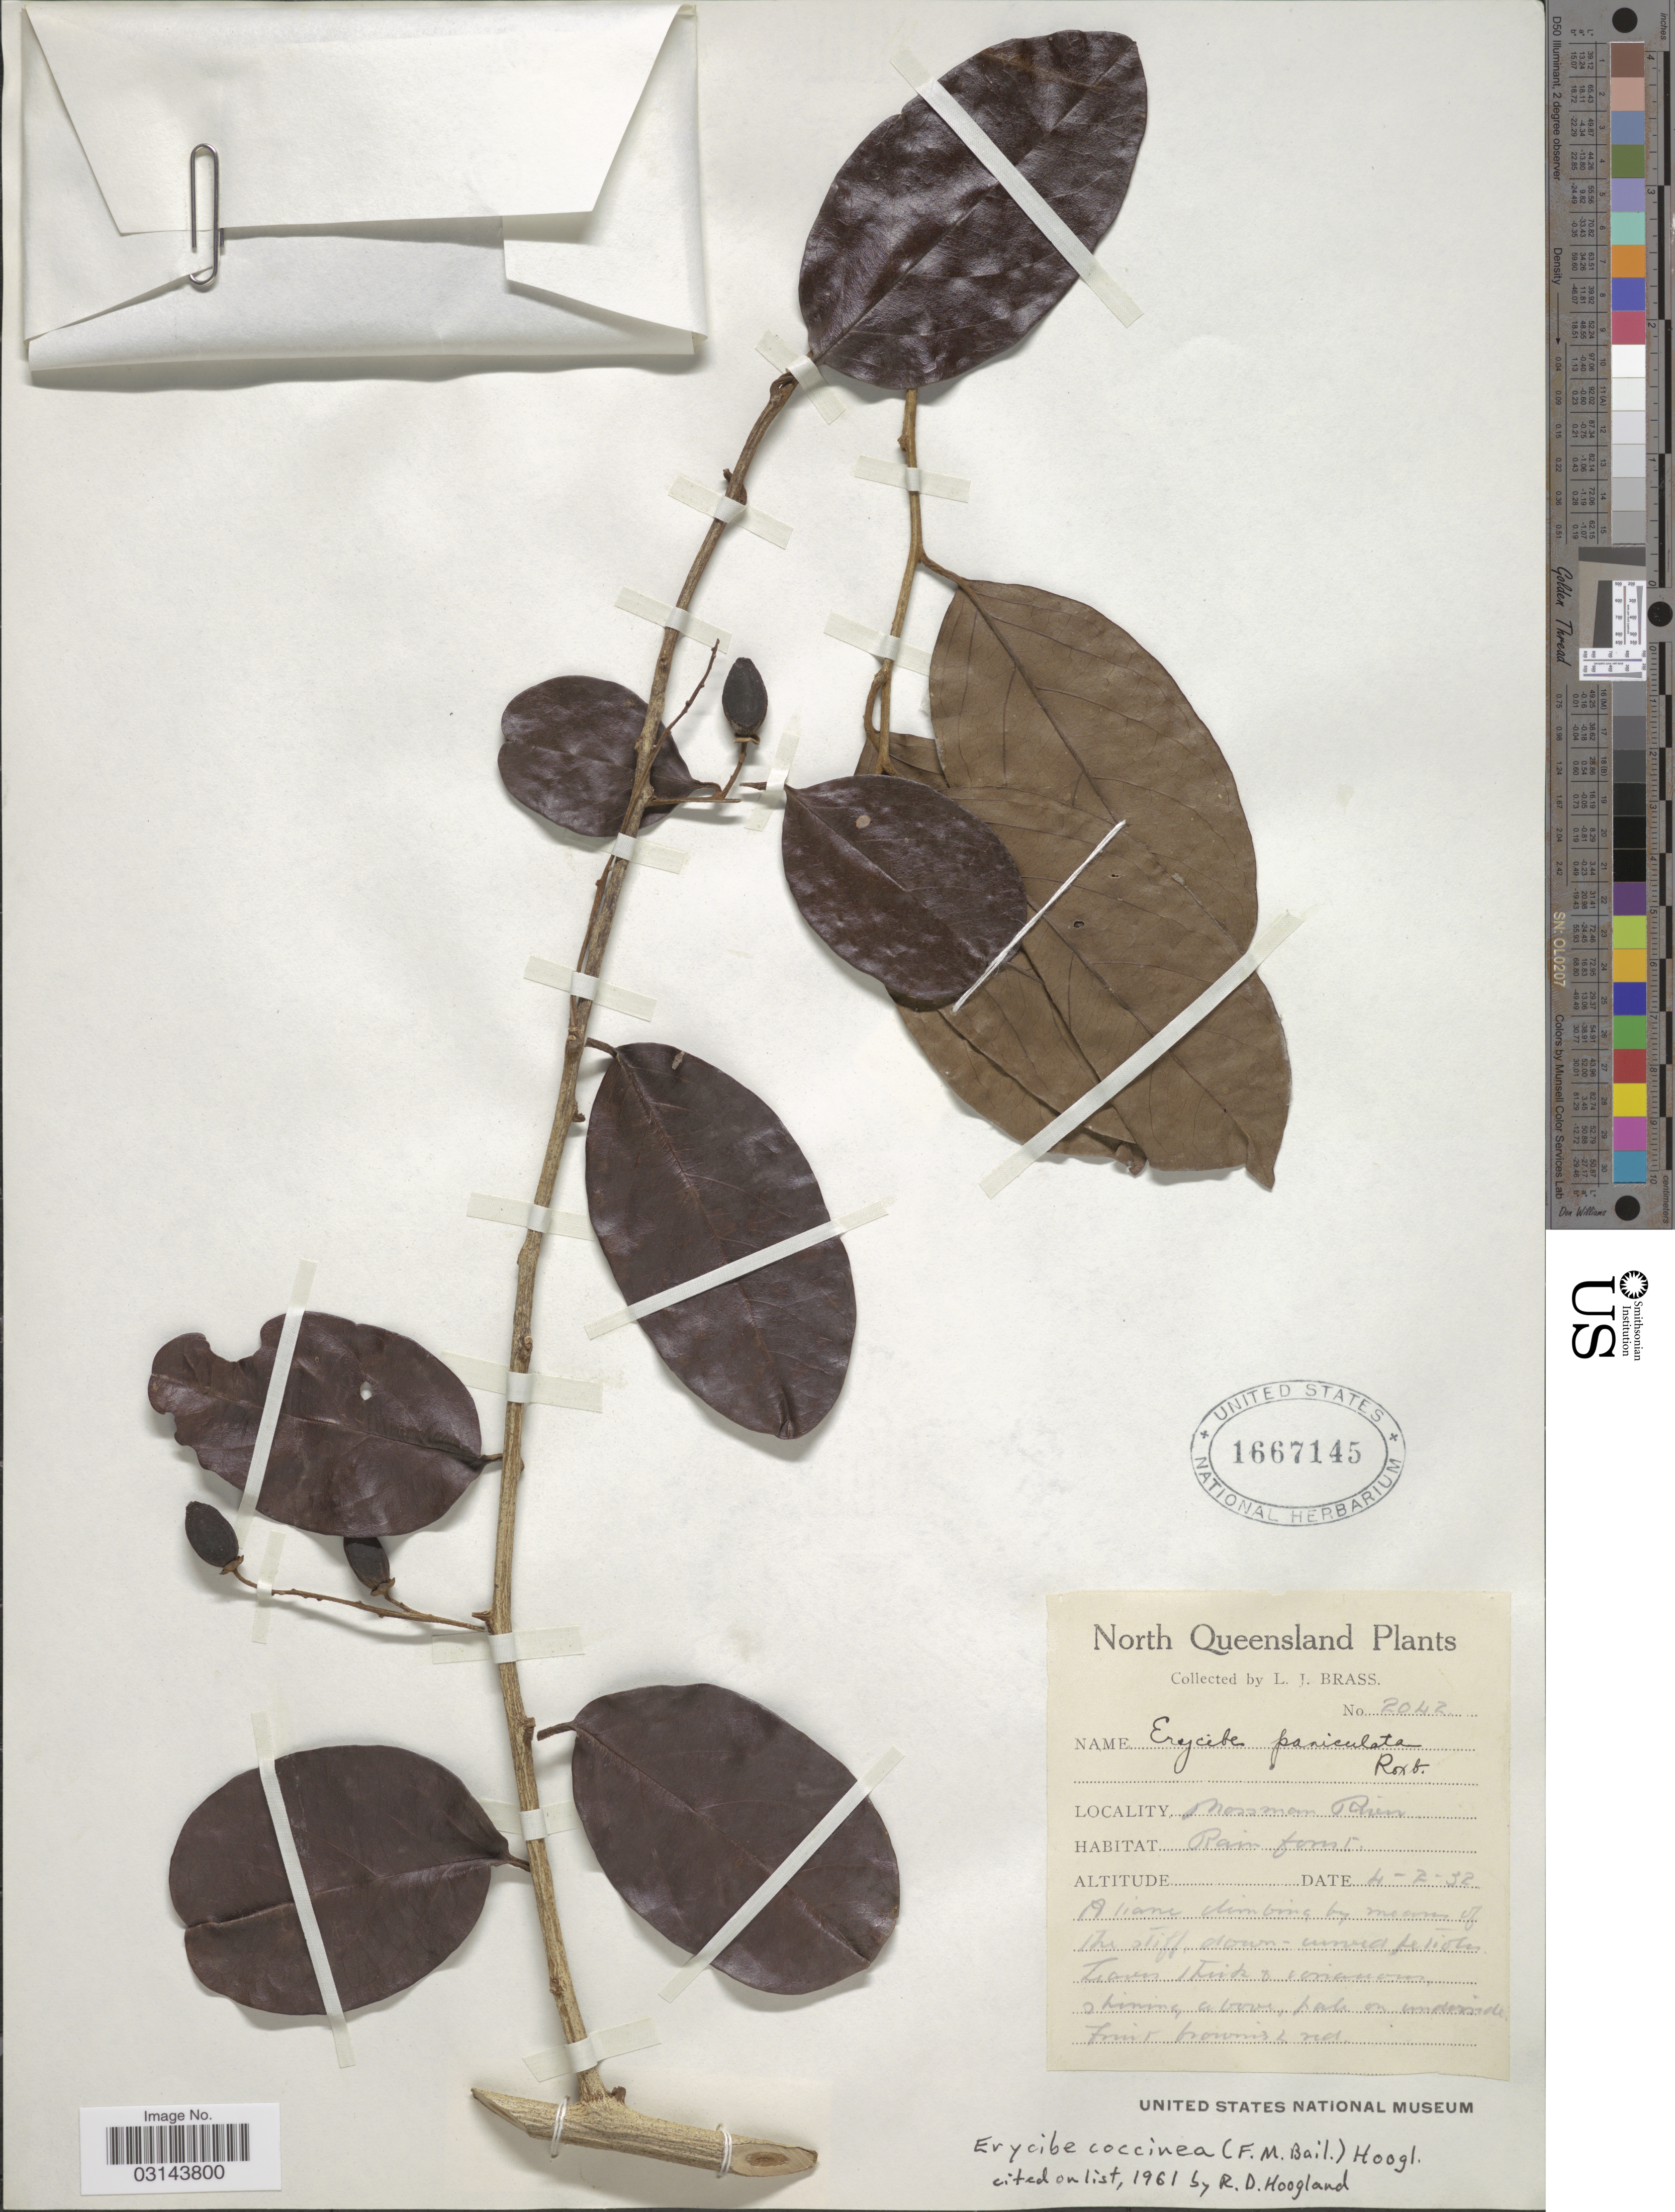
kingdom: Plantae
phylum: Tracheophyta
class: Magnoliopsida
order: Solanales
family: Convolvulaceae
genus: Erycibe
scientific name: Erycibe coccinea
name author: Hoogland ex Ooststr.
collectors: L. J. Brass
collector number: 2042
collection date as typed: Transcribed d/m/y: 4/2/32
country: Australia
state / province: Queensland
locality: North Queensland. Mossman River.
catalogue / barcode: US 1667145